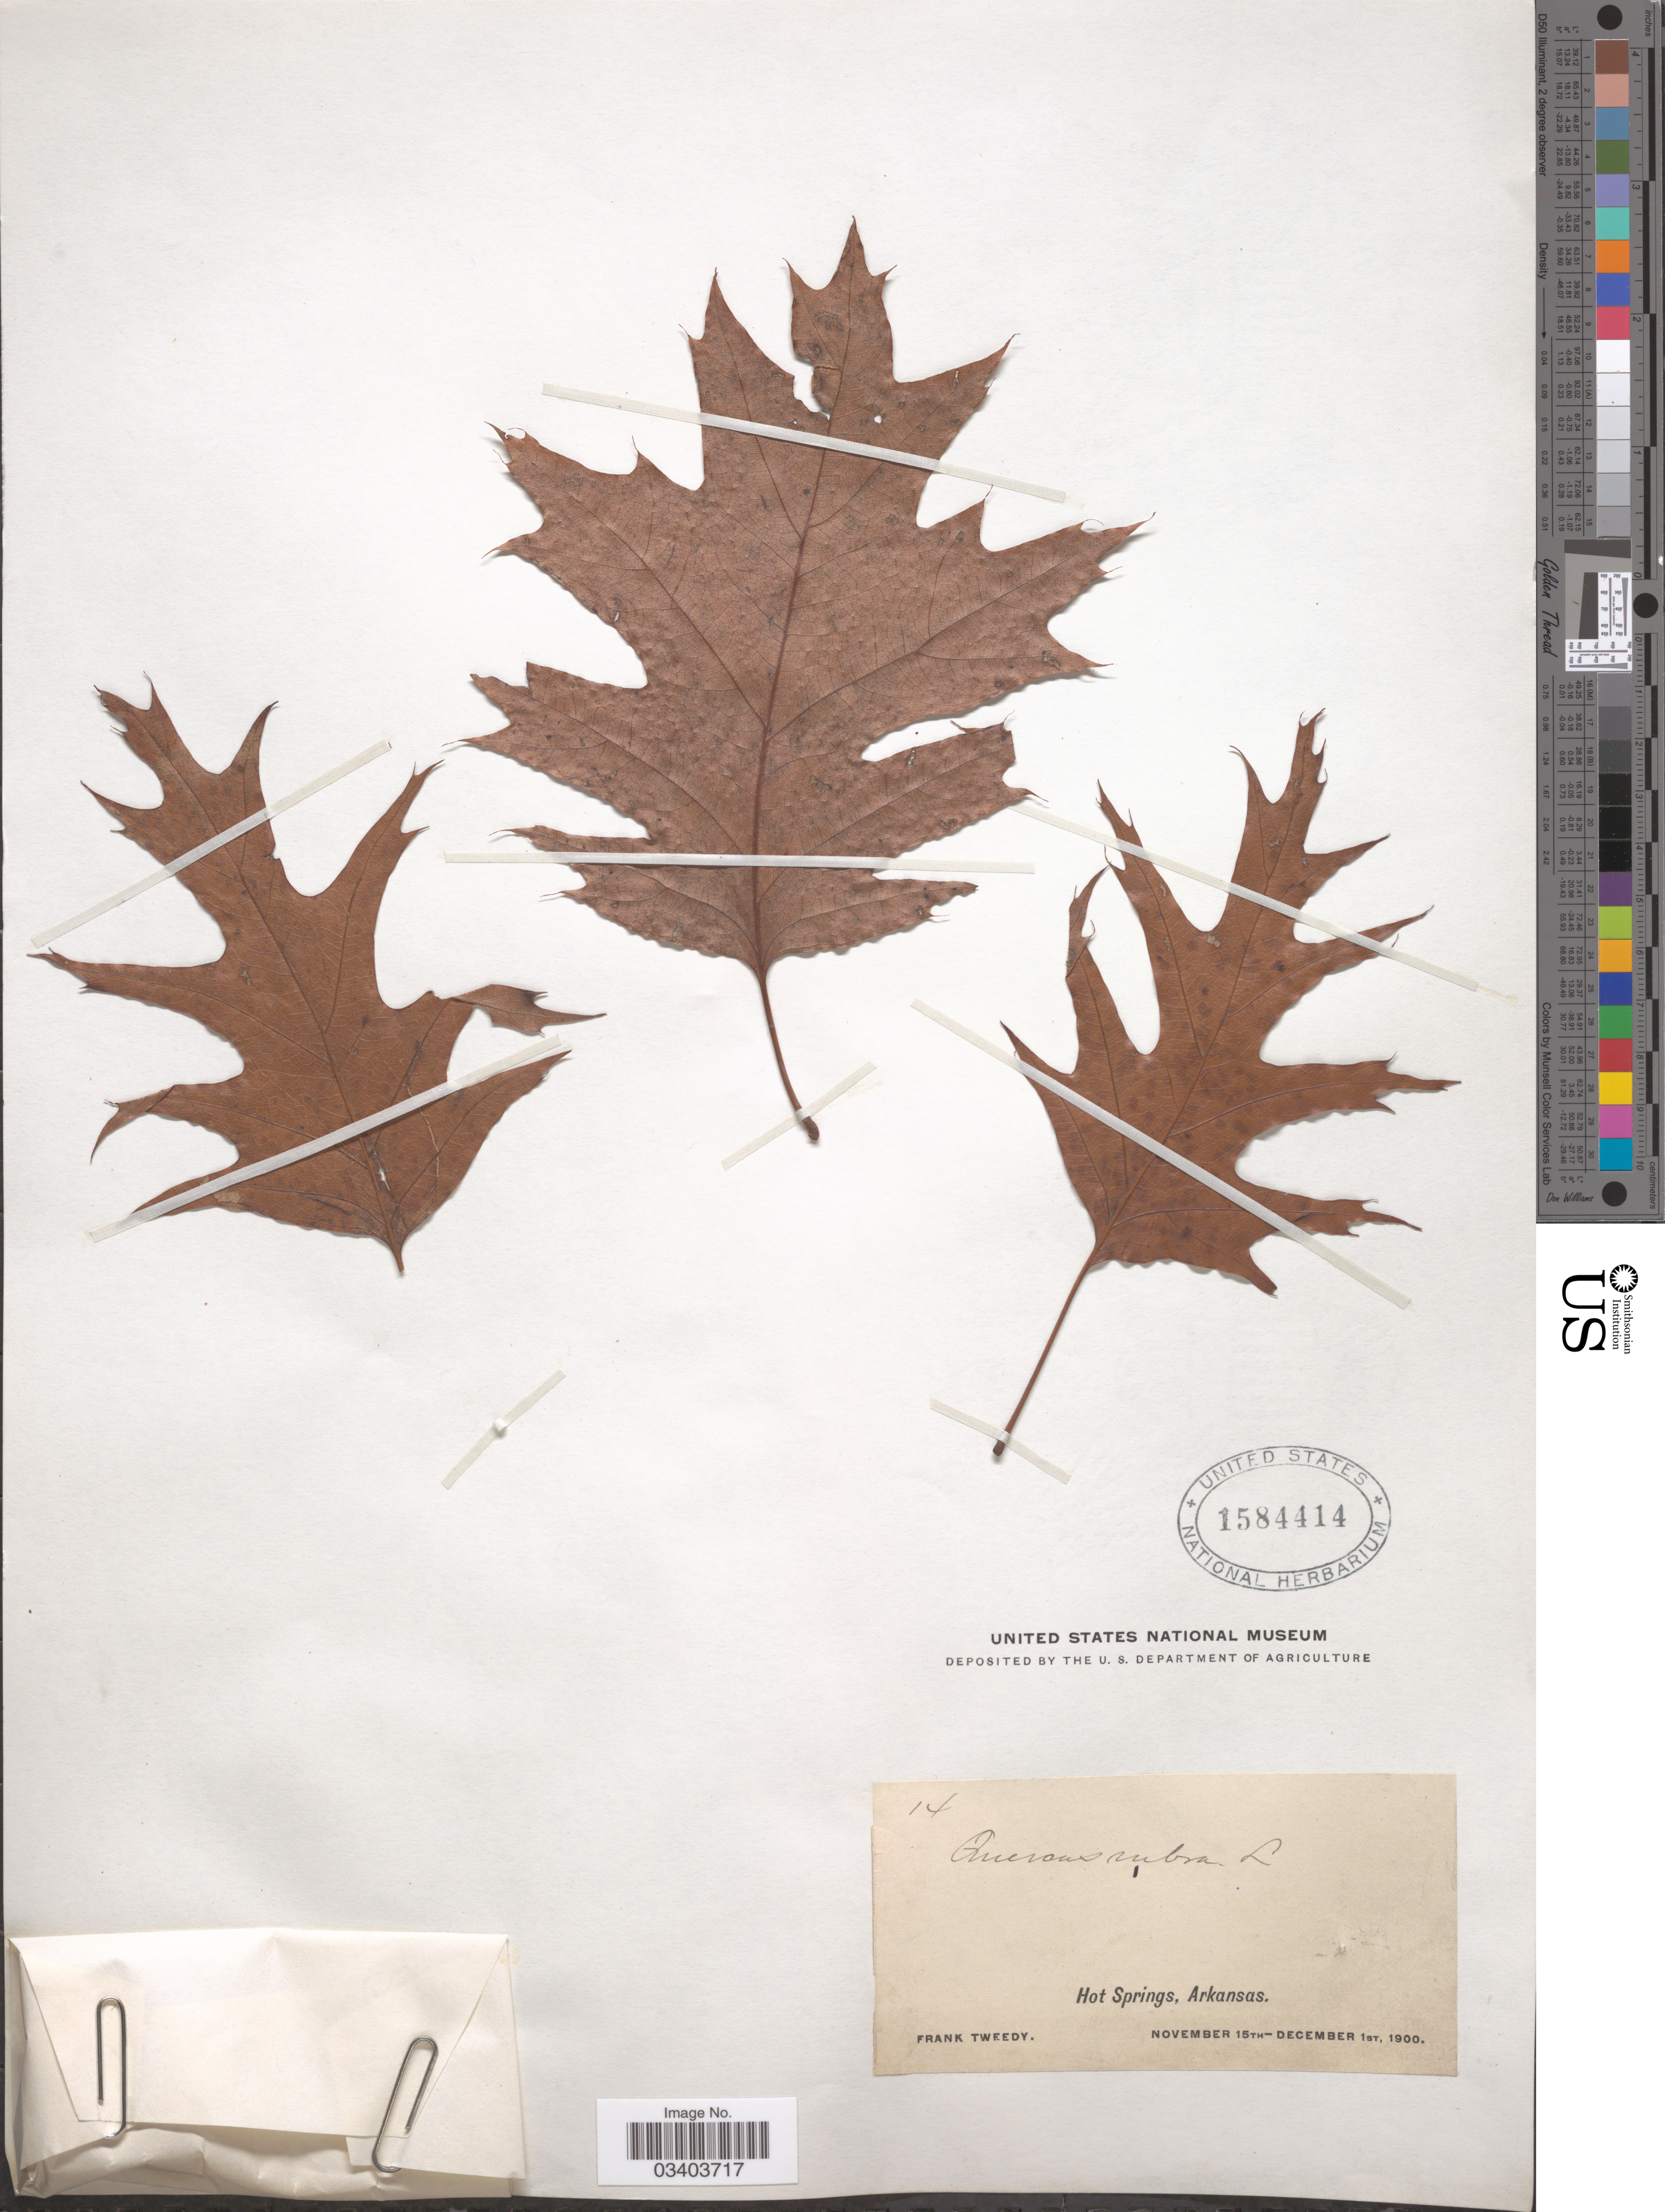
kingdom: Plantae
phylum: Tracheophyta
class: Magnoliopsida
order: Fagales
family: Fagaceae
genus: Quercus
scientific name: Quercus borealis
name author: F. Michx.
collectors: F. Tweedy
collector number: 14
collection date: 1900-11-15/1900-12-01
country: United States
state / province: Arkansas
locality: Hot Springs.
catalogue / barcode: US 1584414